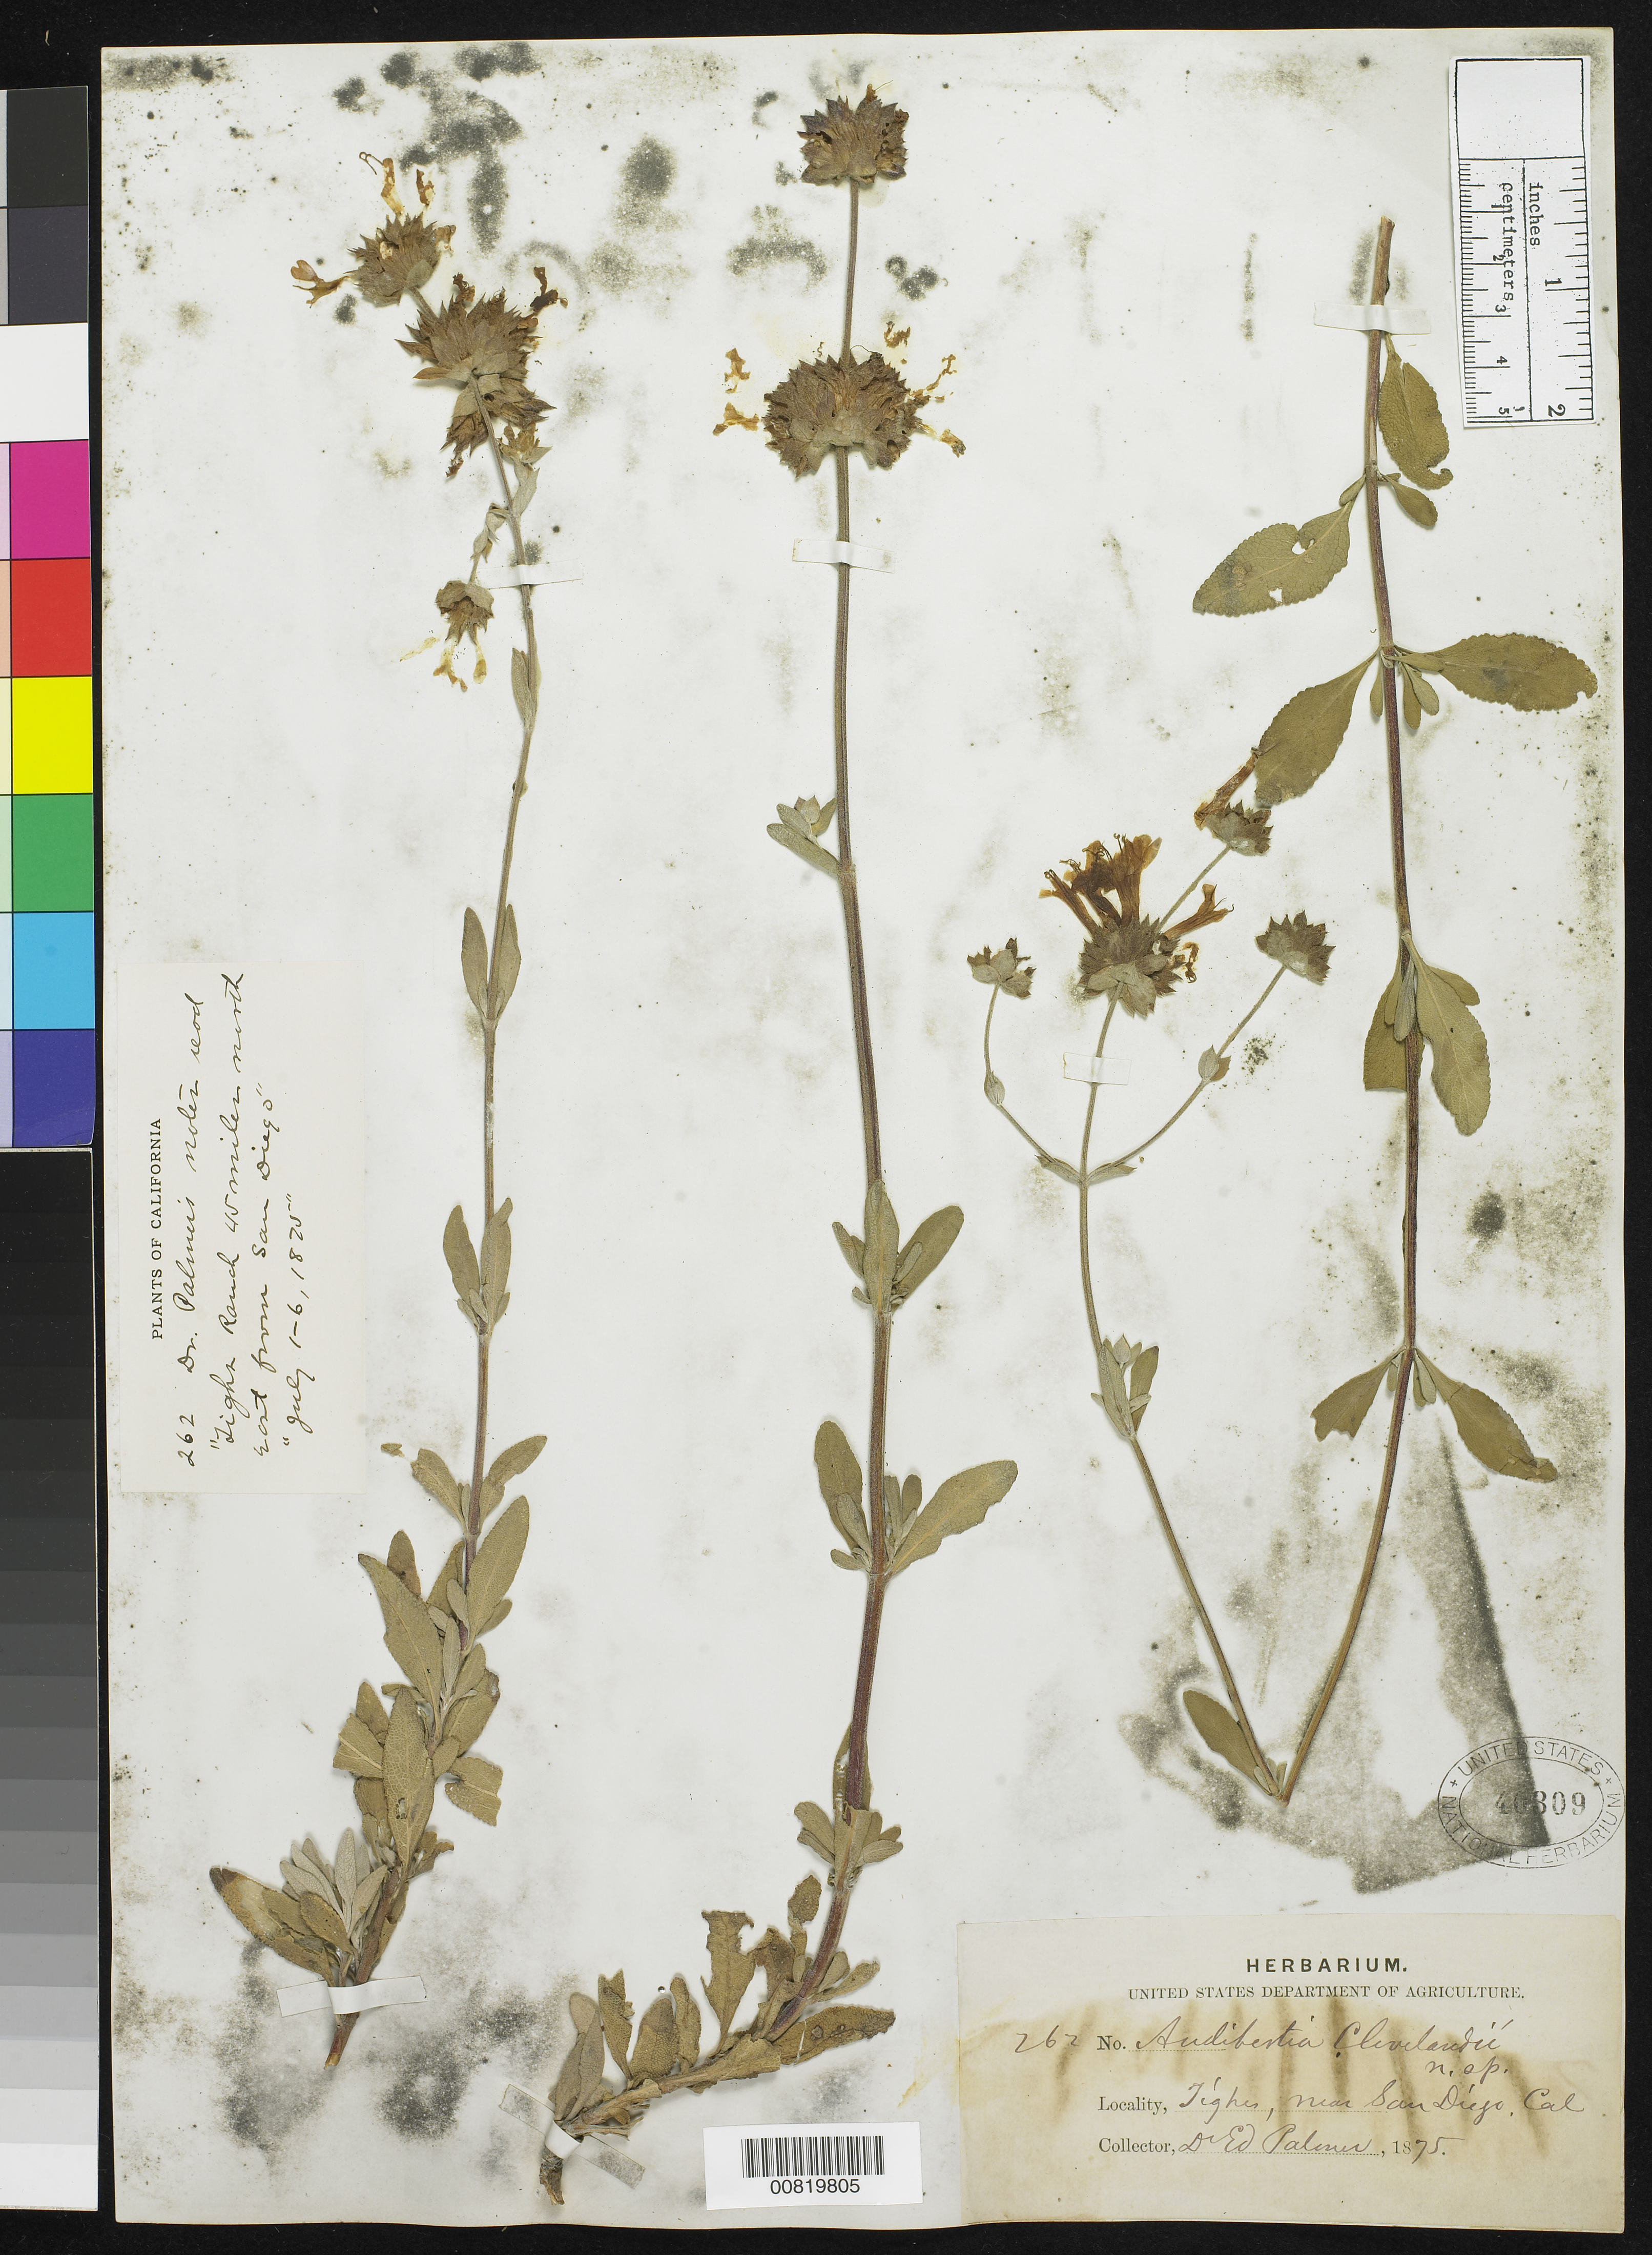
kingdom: Plantae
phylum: Tracheophyta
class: Magnoliopsida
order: Lamiales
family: Lamiaceae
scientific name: Audibertia clevelandi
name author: A. Gray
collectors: E. Palmer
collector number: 262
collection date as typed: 01 Jul 1875 to 06 Jul 1875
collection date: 1875-07-01/1875-07-06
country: United States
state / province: California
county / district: San Diego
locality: Tighes Ranch 45 miles north west from San Diego, California.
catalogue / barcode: US 40309